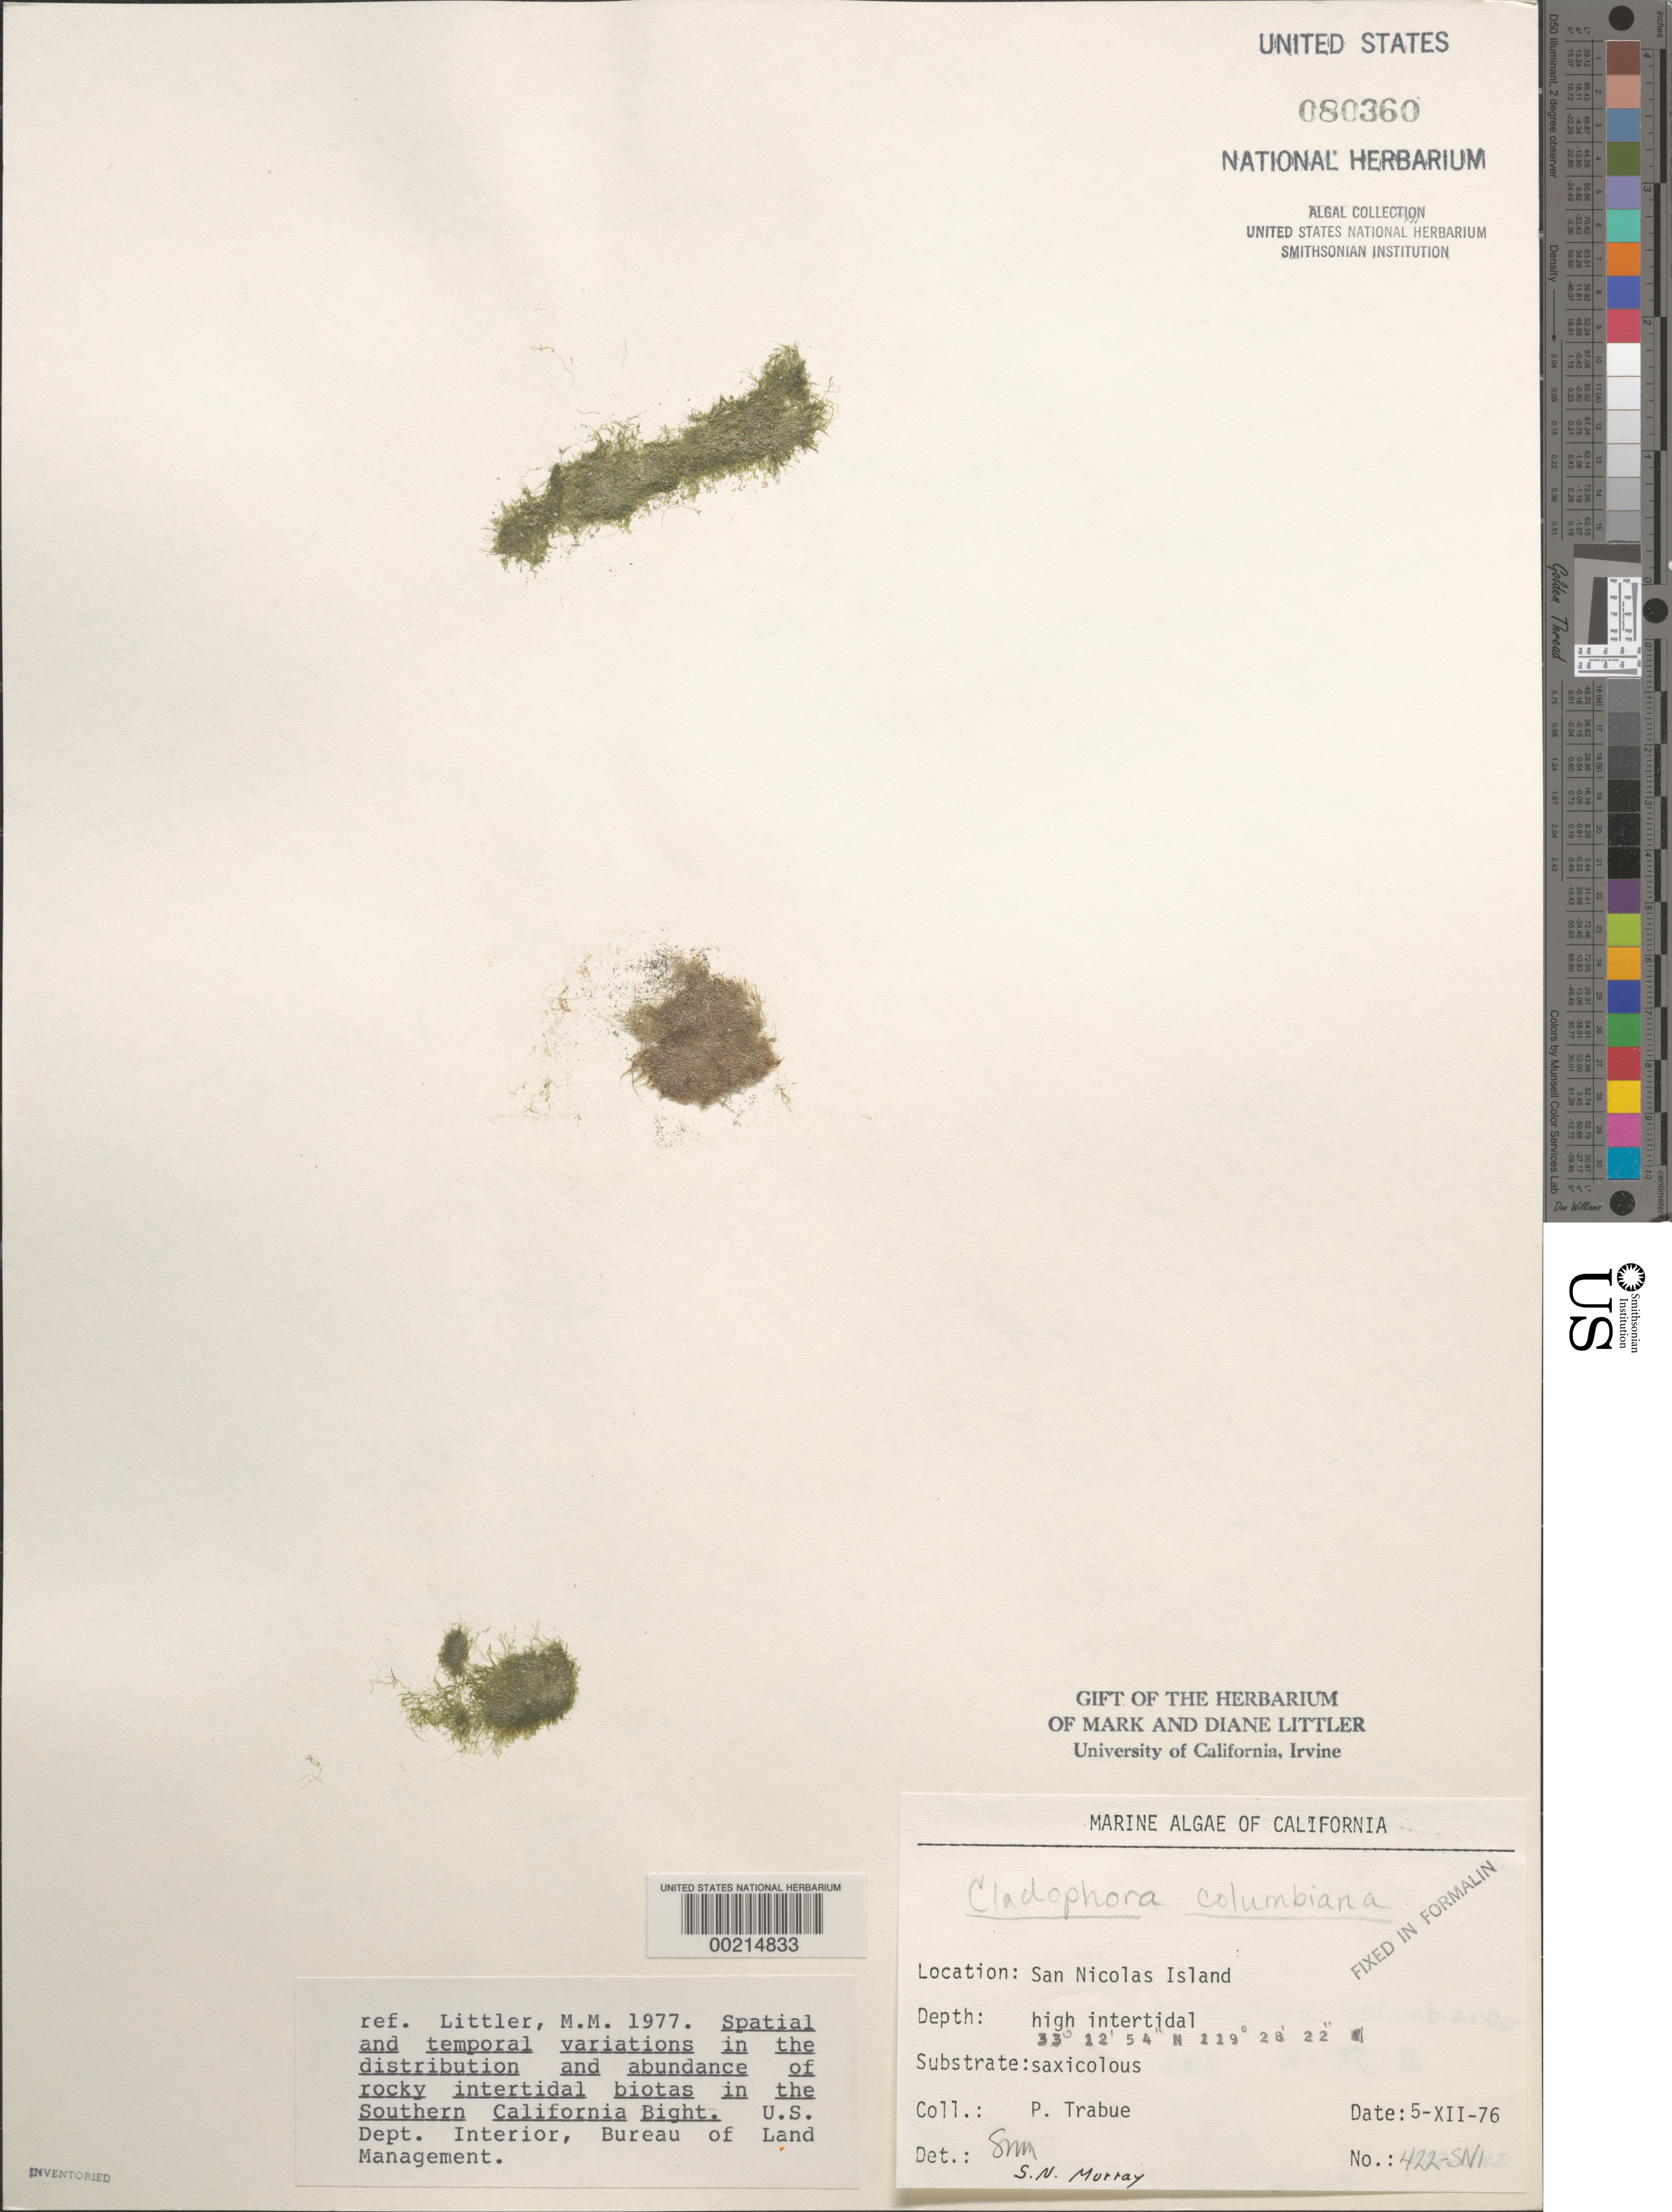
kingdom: Plantae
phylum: Chlorophyta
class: Ulvophyceae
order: Cladophorales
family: Cladophoraceae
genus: Cladophora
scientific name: Cladophora columbiana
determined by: Murray, S. N.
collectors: P. J. Trabue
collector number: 422-sni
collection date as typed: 05 Dec 1976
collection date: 1976-12-05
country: United States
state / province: California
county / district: Ventura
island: San Nicolas Island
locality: Dutch Harbor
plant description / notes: BLM-SOCALBIGHT Rocky Intertidal Survey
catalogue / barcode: US 80360